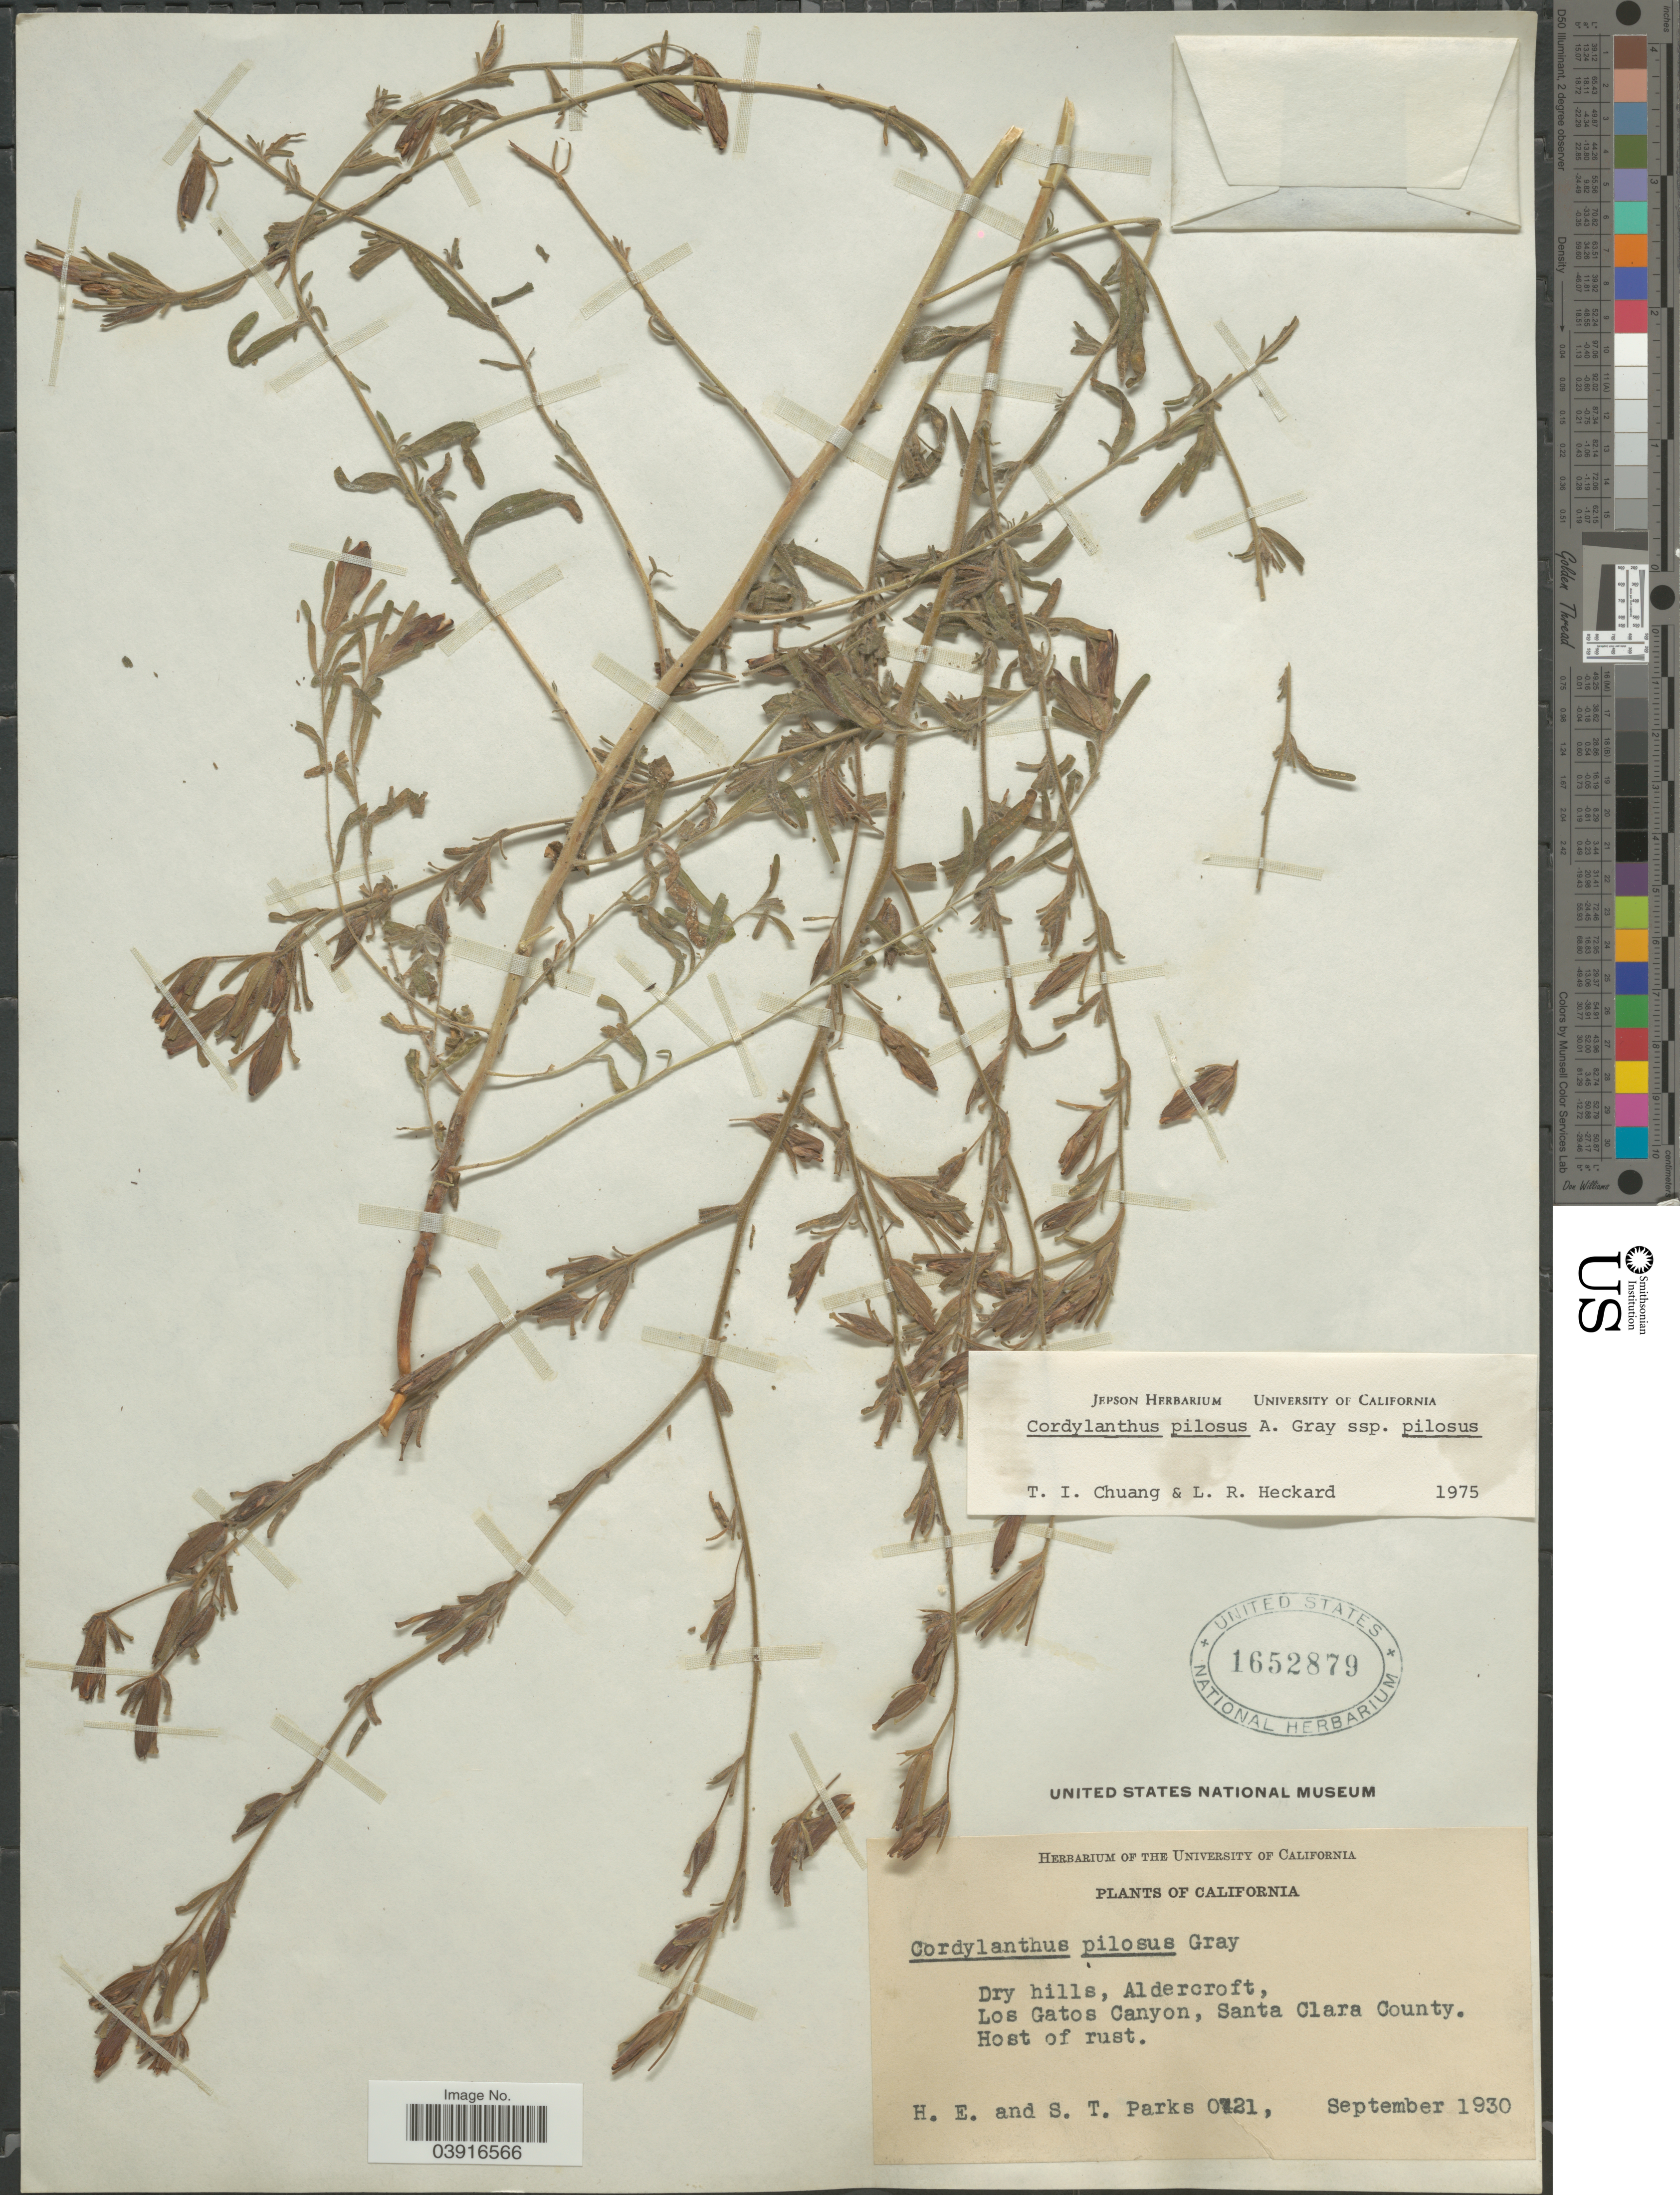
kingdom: Plantae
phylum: Tracheophyta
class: Magnoliopsida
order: Lamiales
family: Orobanchaceae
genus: Cordylanthus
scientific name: Cordylanthus pilosus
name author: A. Gray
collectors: H. E. Parks & S. Parks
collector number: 0721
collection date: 1930-09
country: United States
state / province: California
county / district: Santa Clara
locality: Aldercroft, Los Gatos Canyon, Santa Clara County.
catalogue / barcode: US 1652879